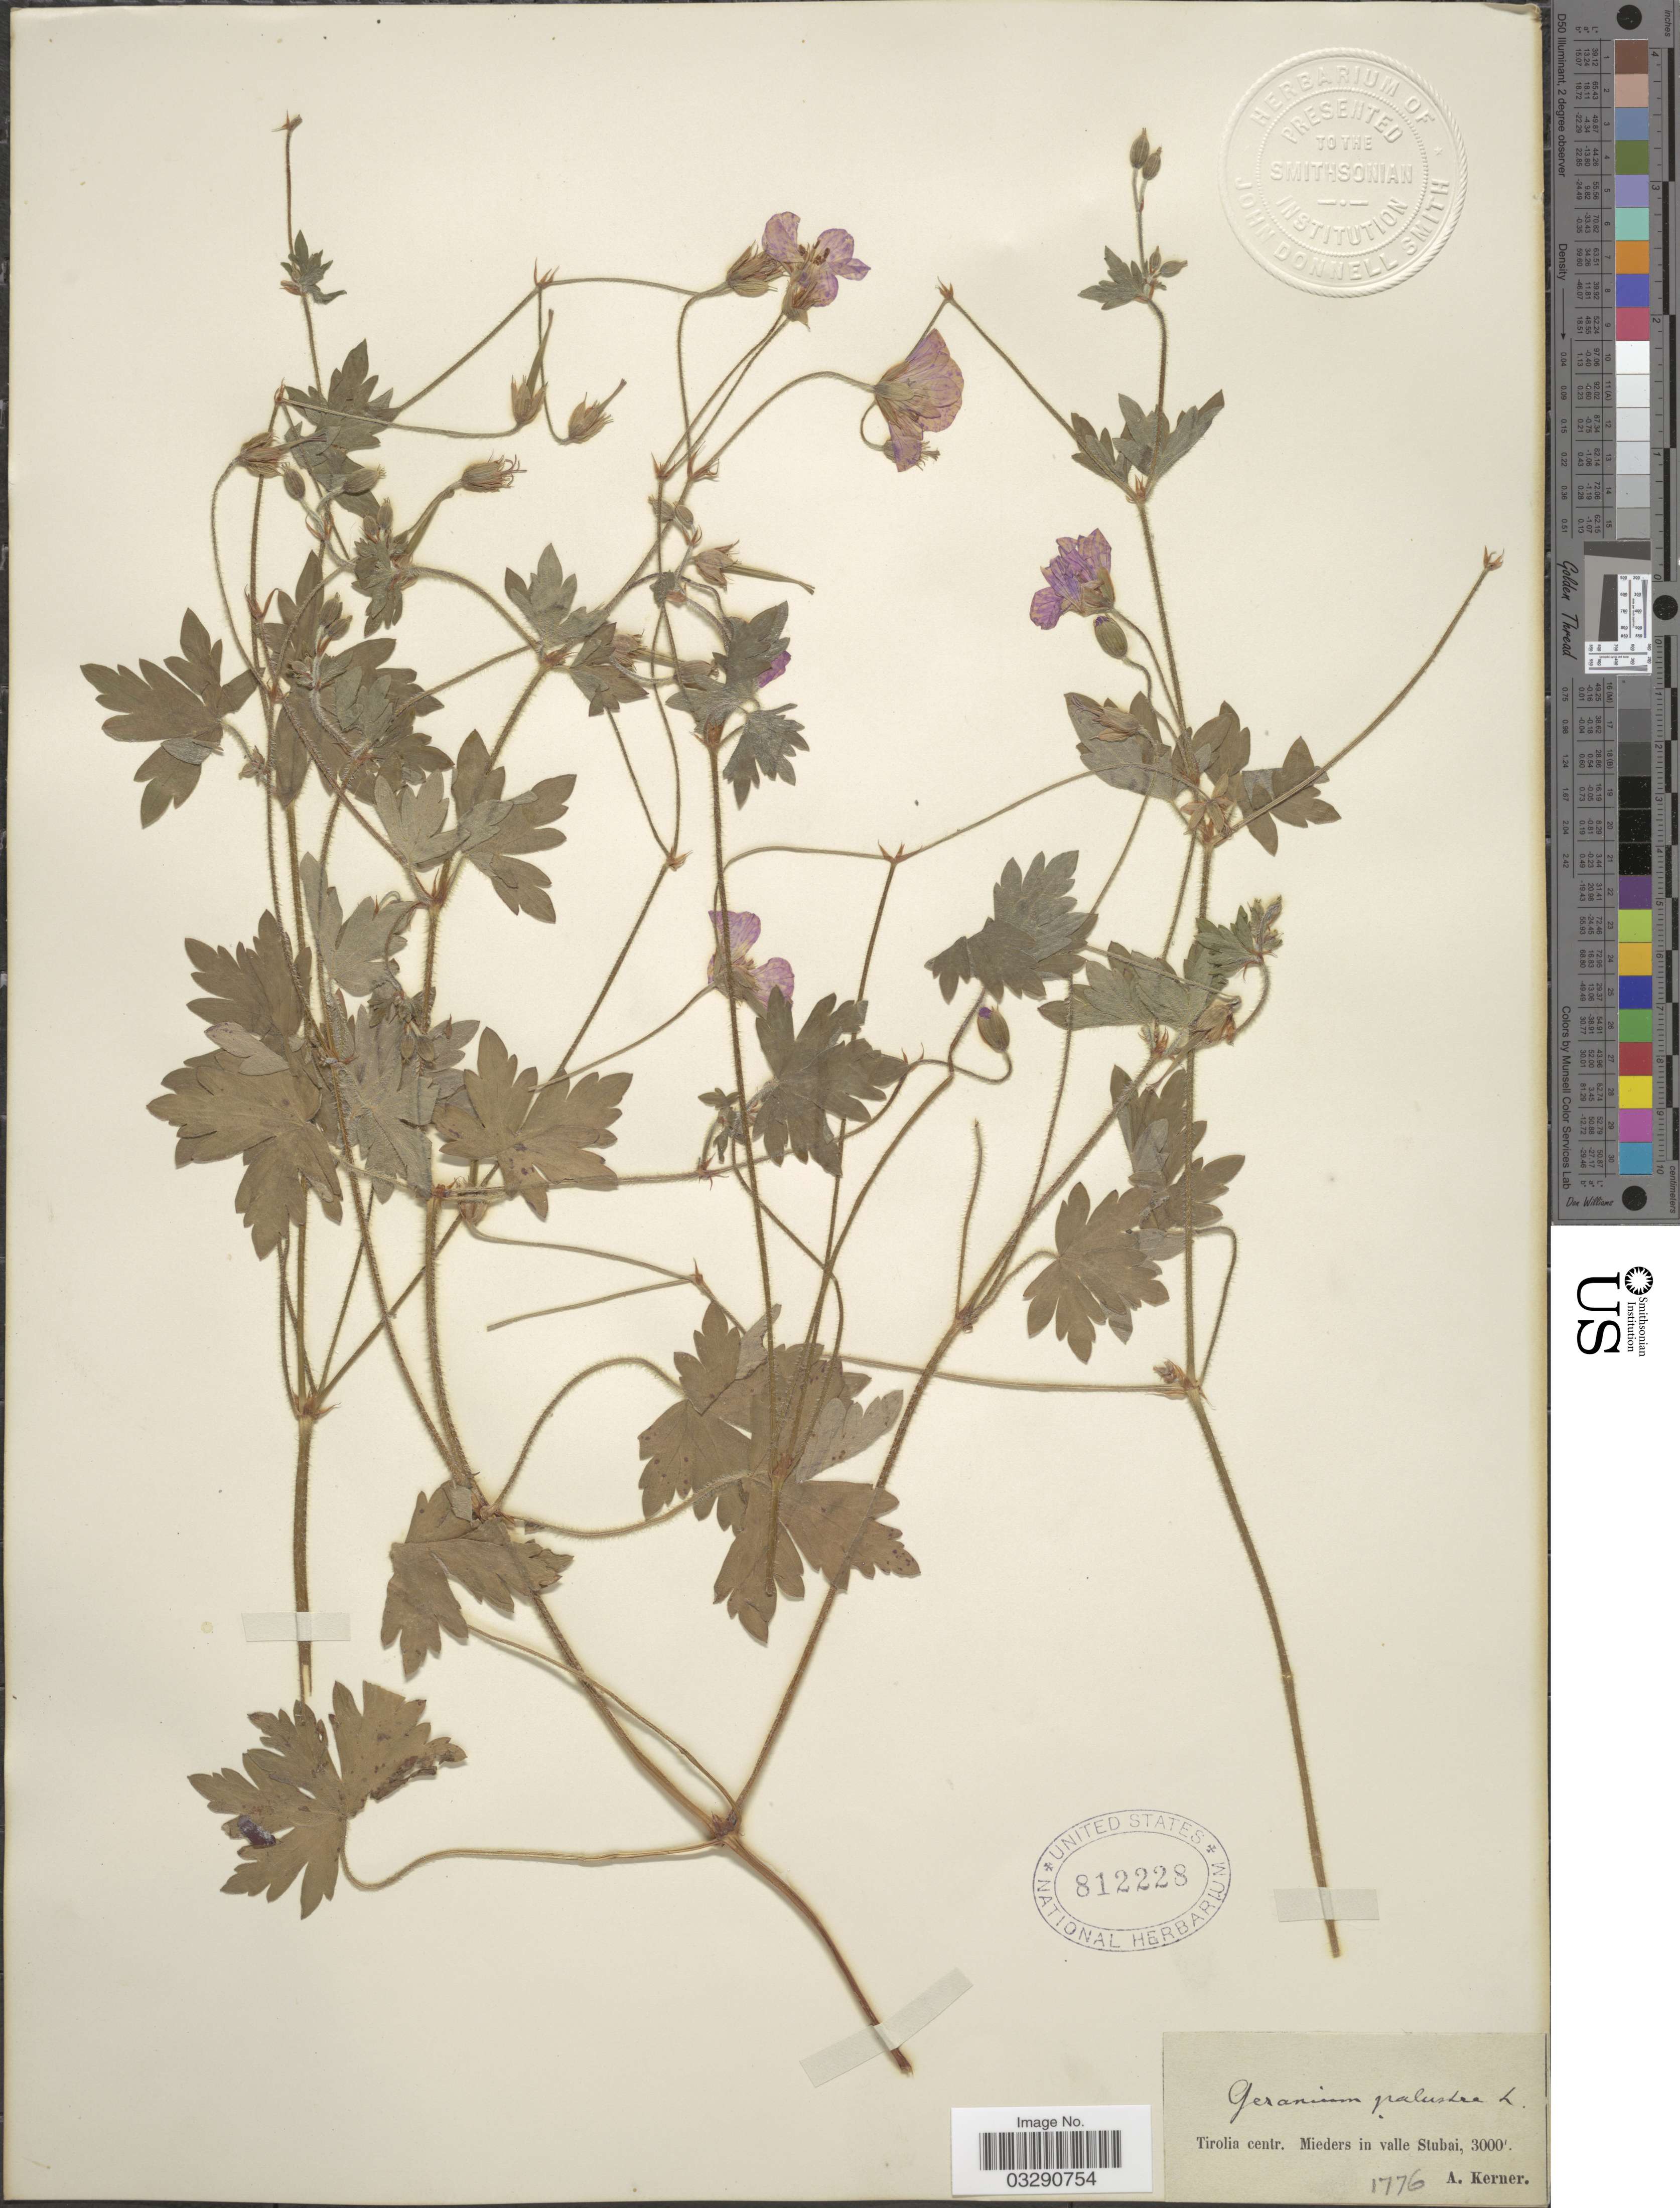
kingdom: Plantae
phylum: Tracheophyta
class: Magnoliopsida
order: Geraniales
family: Geraniaceae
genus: Geranium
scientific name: Geranium palustre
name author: L.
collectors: A. Kerner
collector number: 1776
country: Austria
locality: Tirolia centr. Mieders in valle Stubai.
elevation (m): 914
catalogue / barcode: US 812228